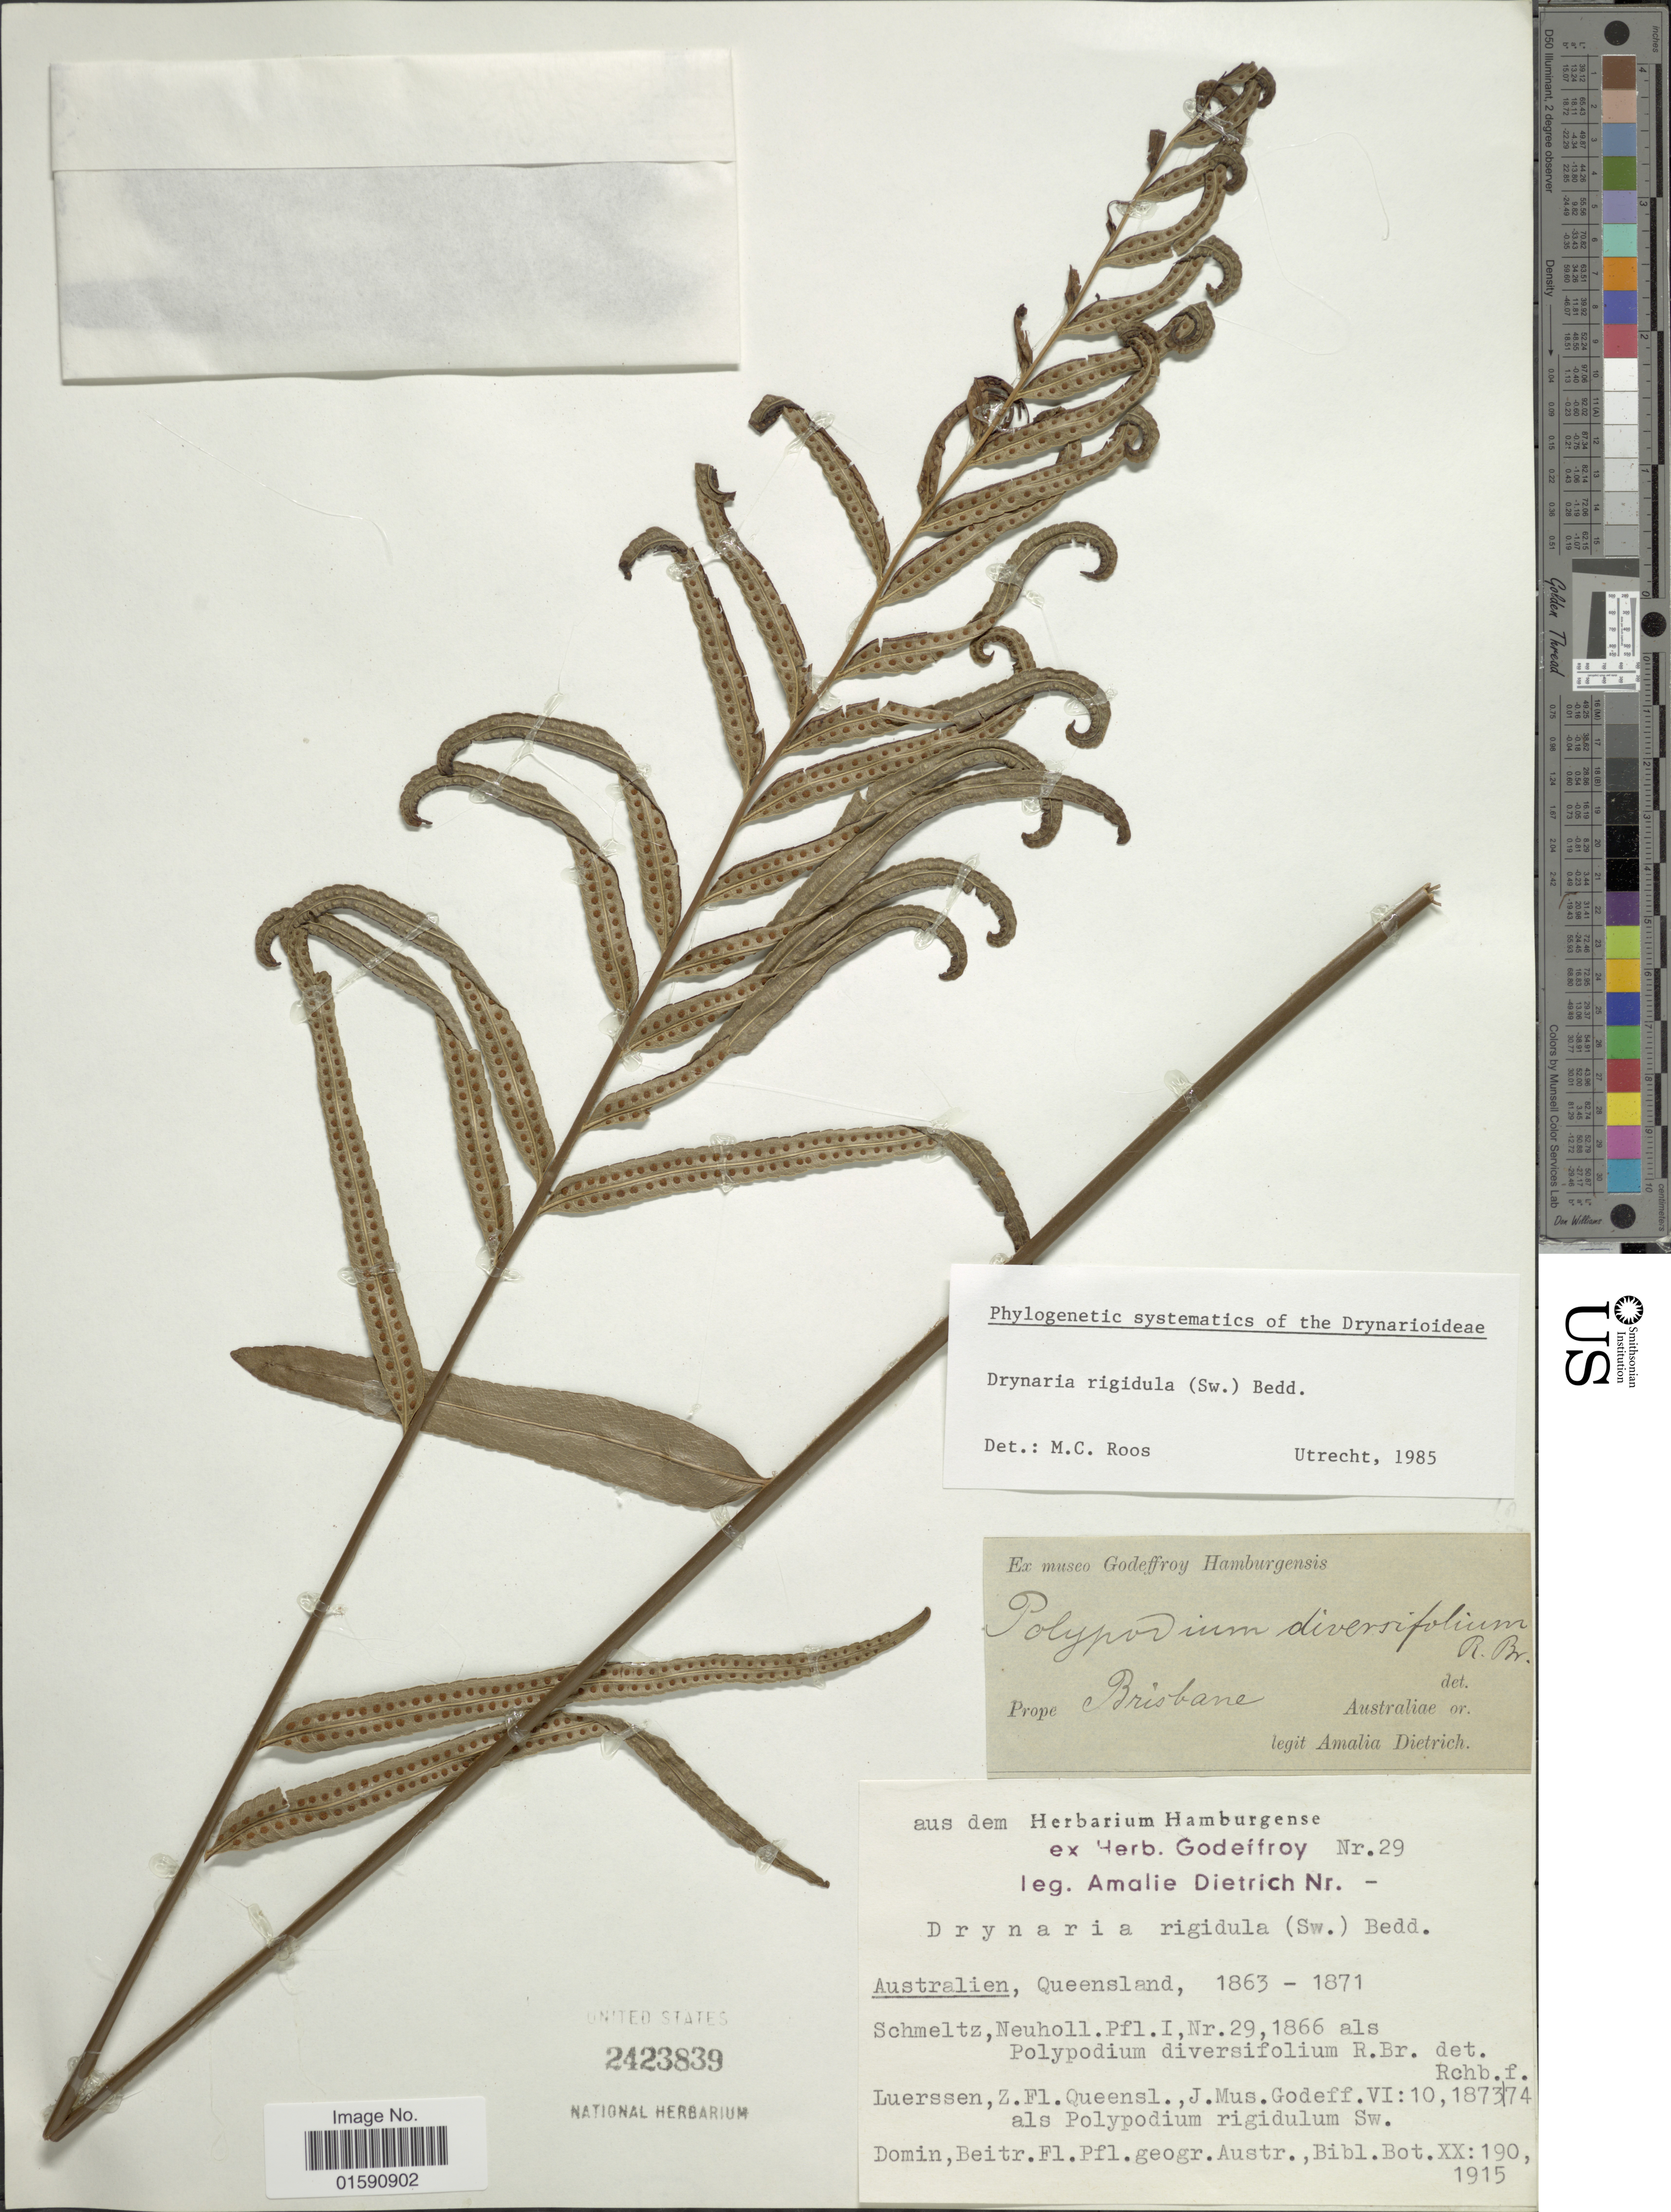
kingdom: Plantae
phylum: Tracheophyta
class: Polypodiopsida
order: Polypodiales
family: Polypodiaceae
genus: Drynaria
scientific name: Drynaria rigidula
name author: (Sw.) Bedd.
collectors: A. Dietrich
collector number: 29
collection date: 1871/1963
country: Australia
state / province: Queensland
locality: Australien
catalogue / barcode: US 2423839